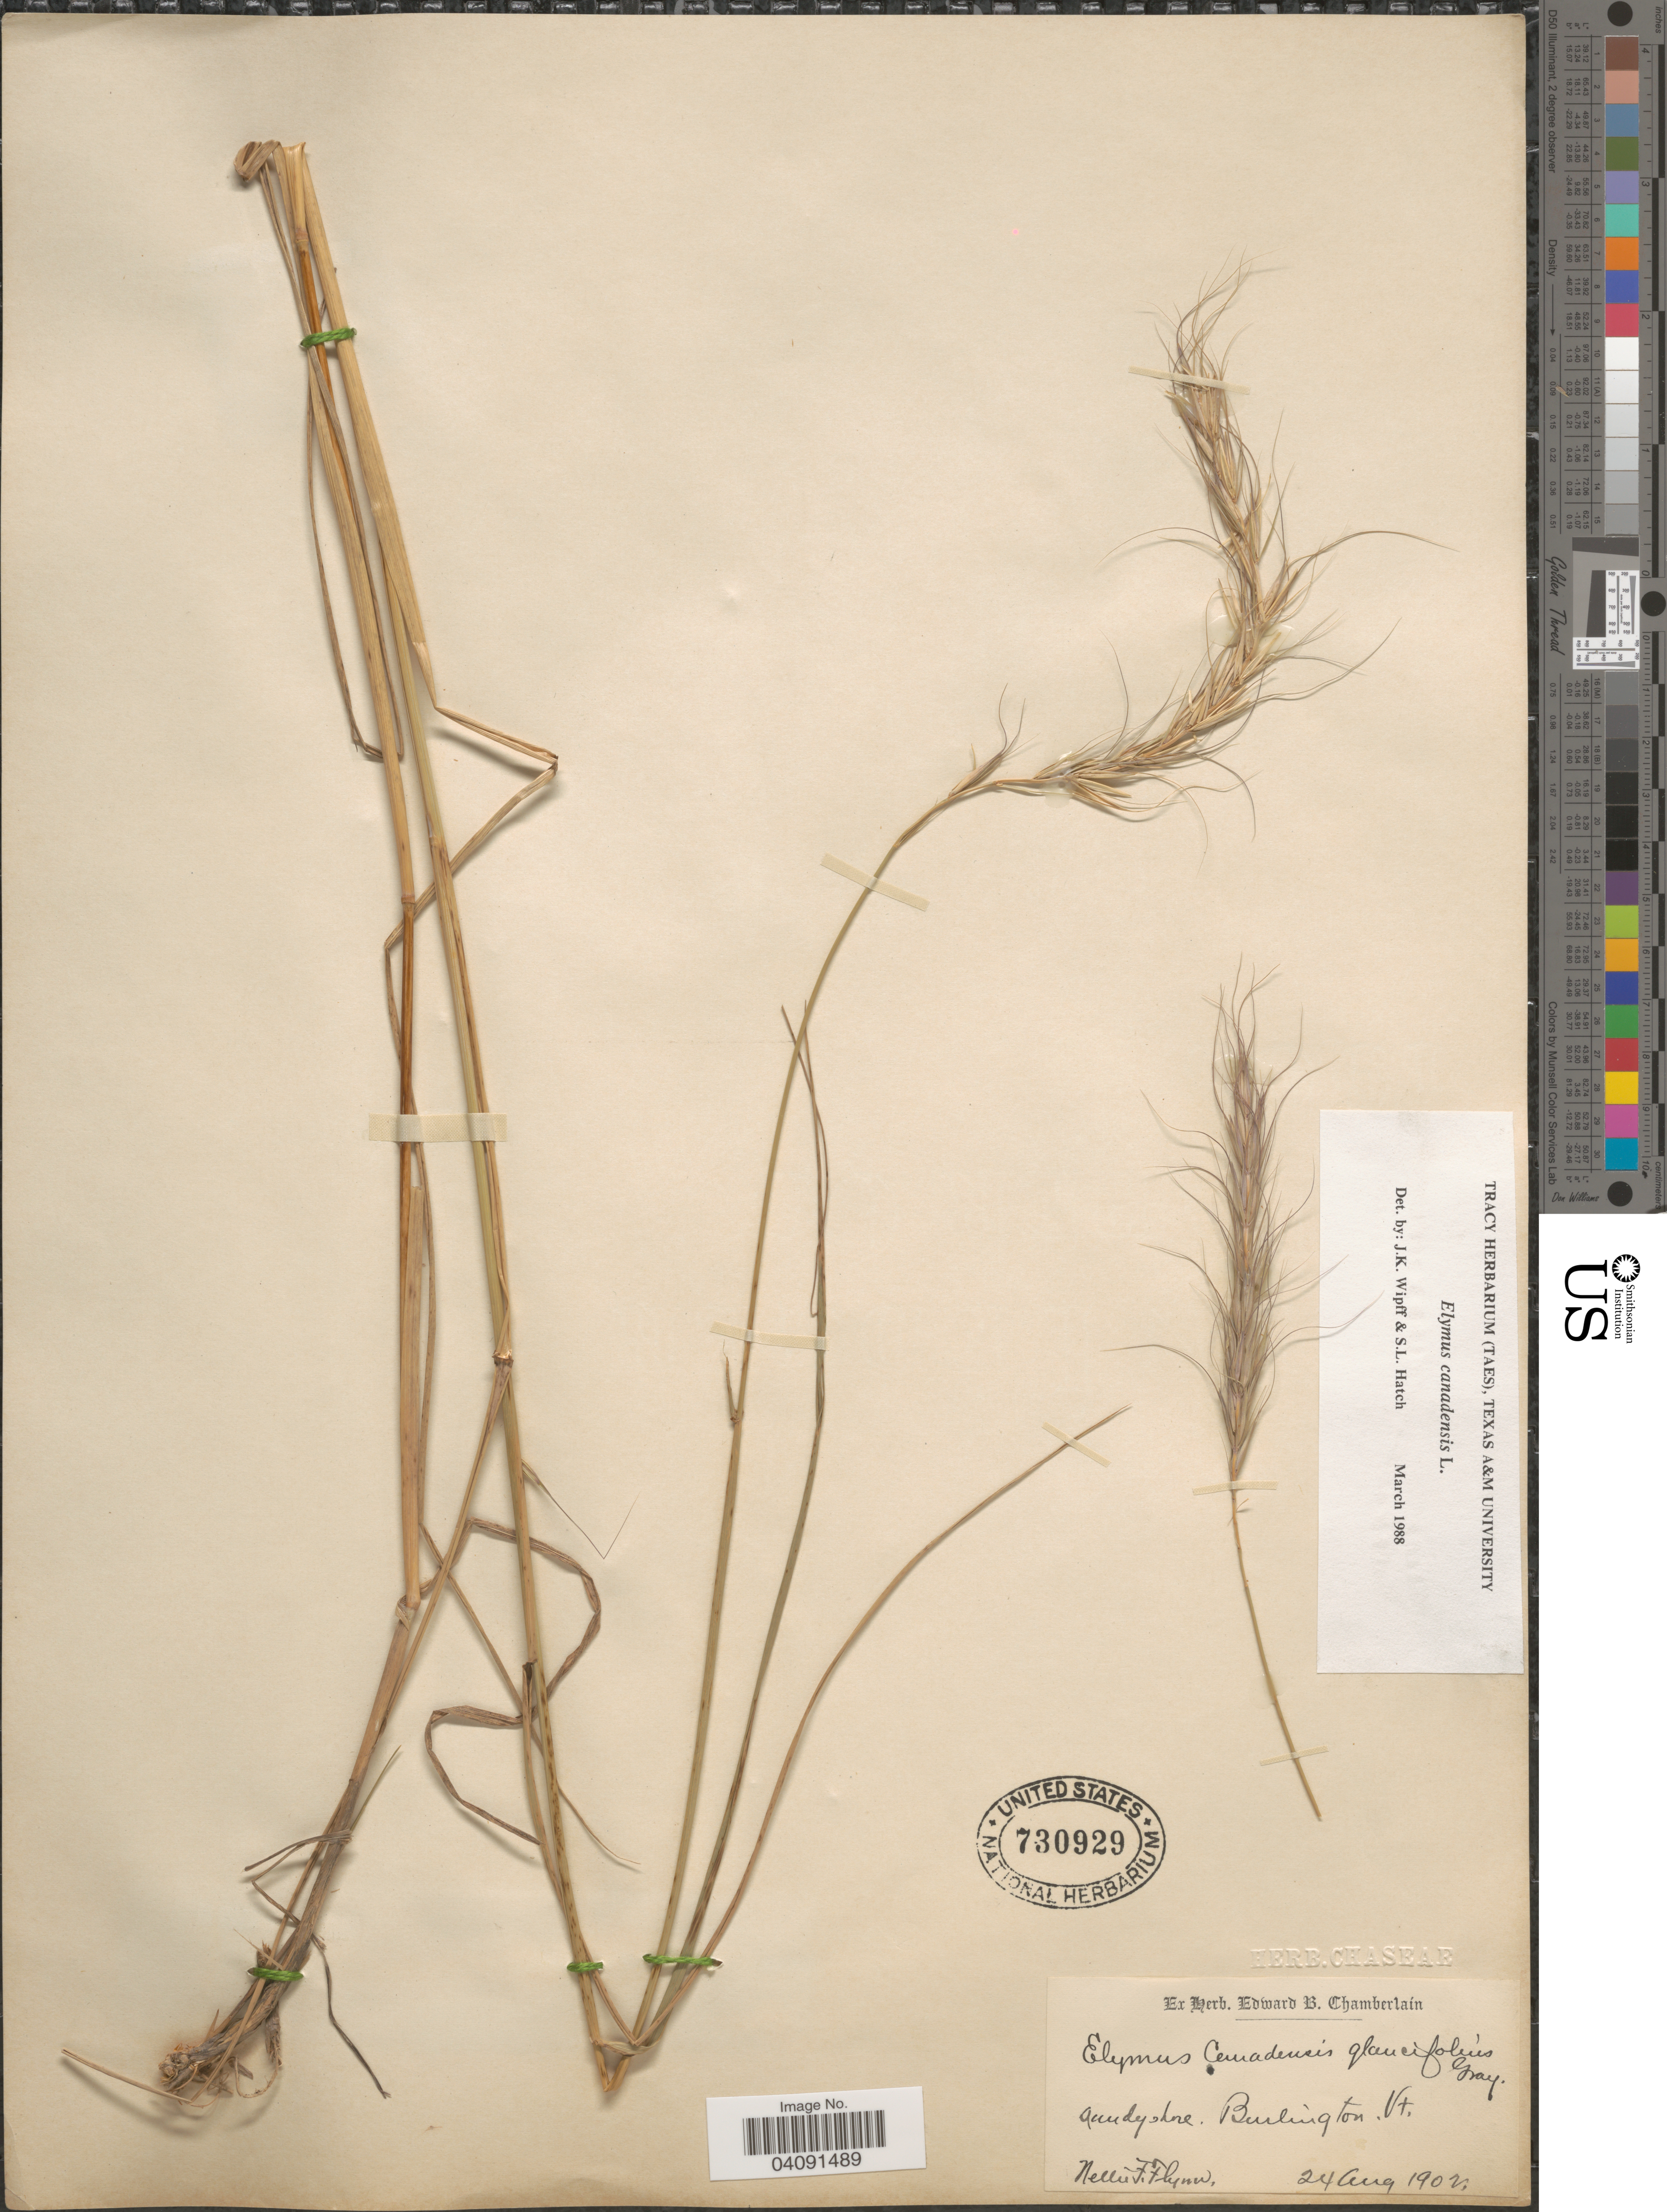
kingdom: Plantae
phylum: Tracheophyta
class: Liliopsida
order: Poales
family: Poaceae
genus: Elymus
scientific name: Elymus canadensis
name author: L.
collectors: N. Flynn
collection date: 1902-08-24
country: United States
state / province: Vermont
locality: Sandyshore. Burlington.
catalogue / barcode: US 730929